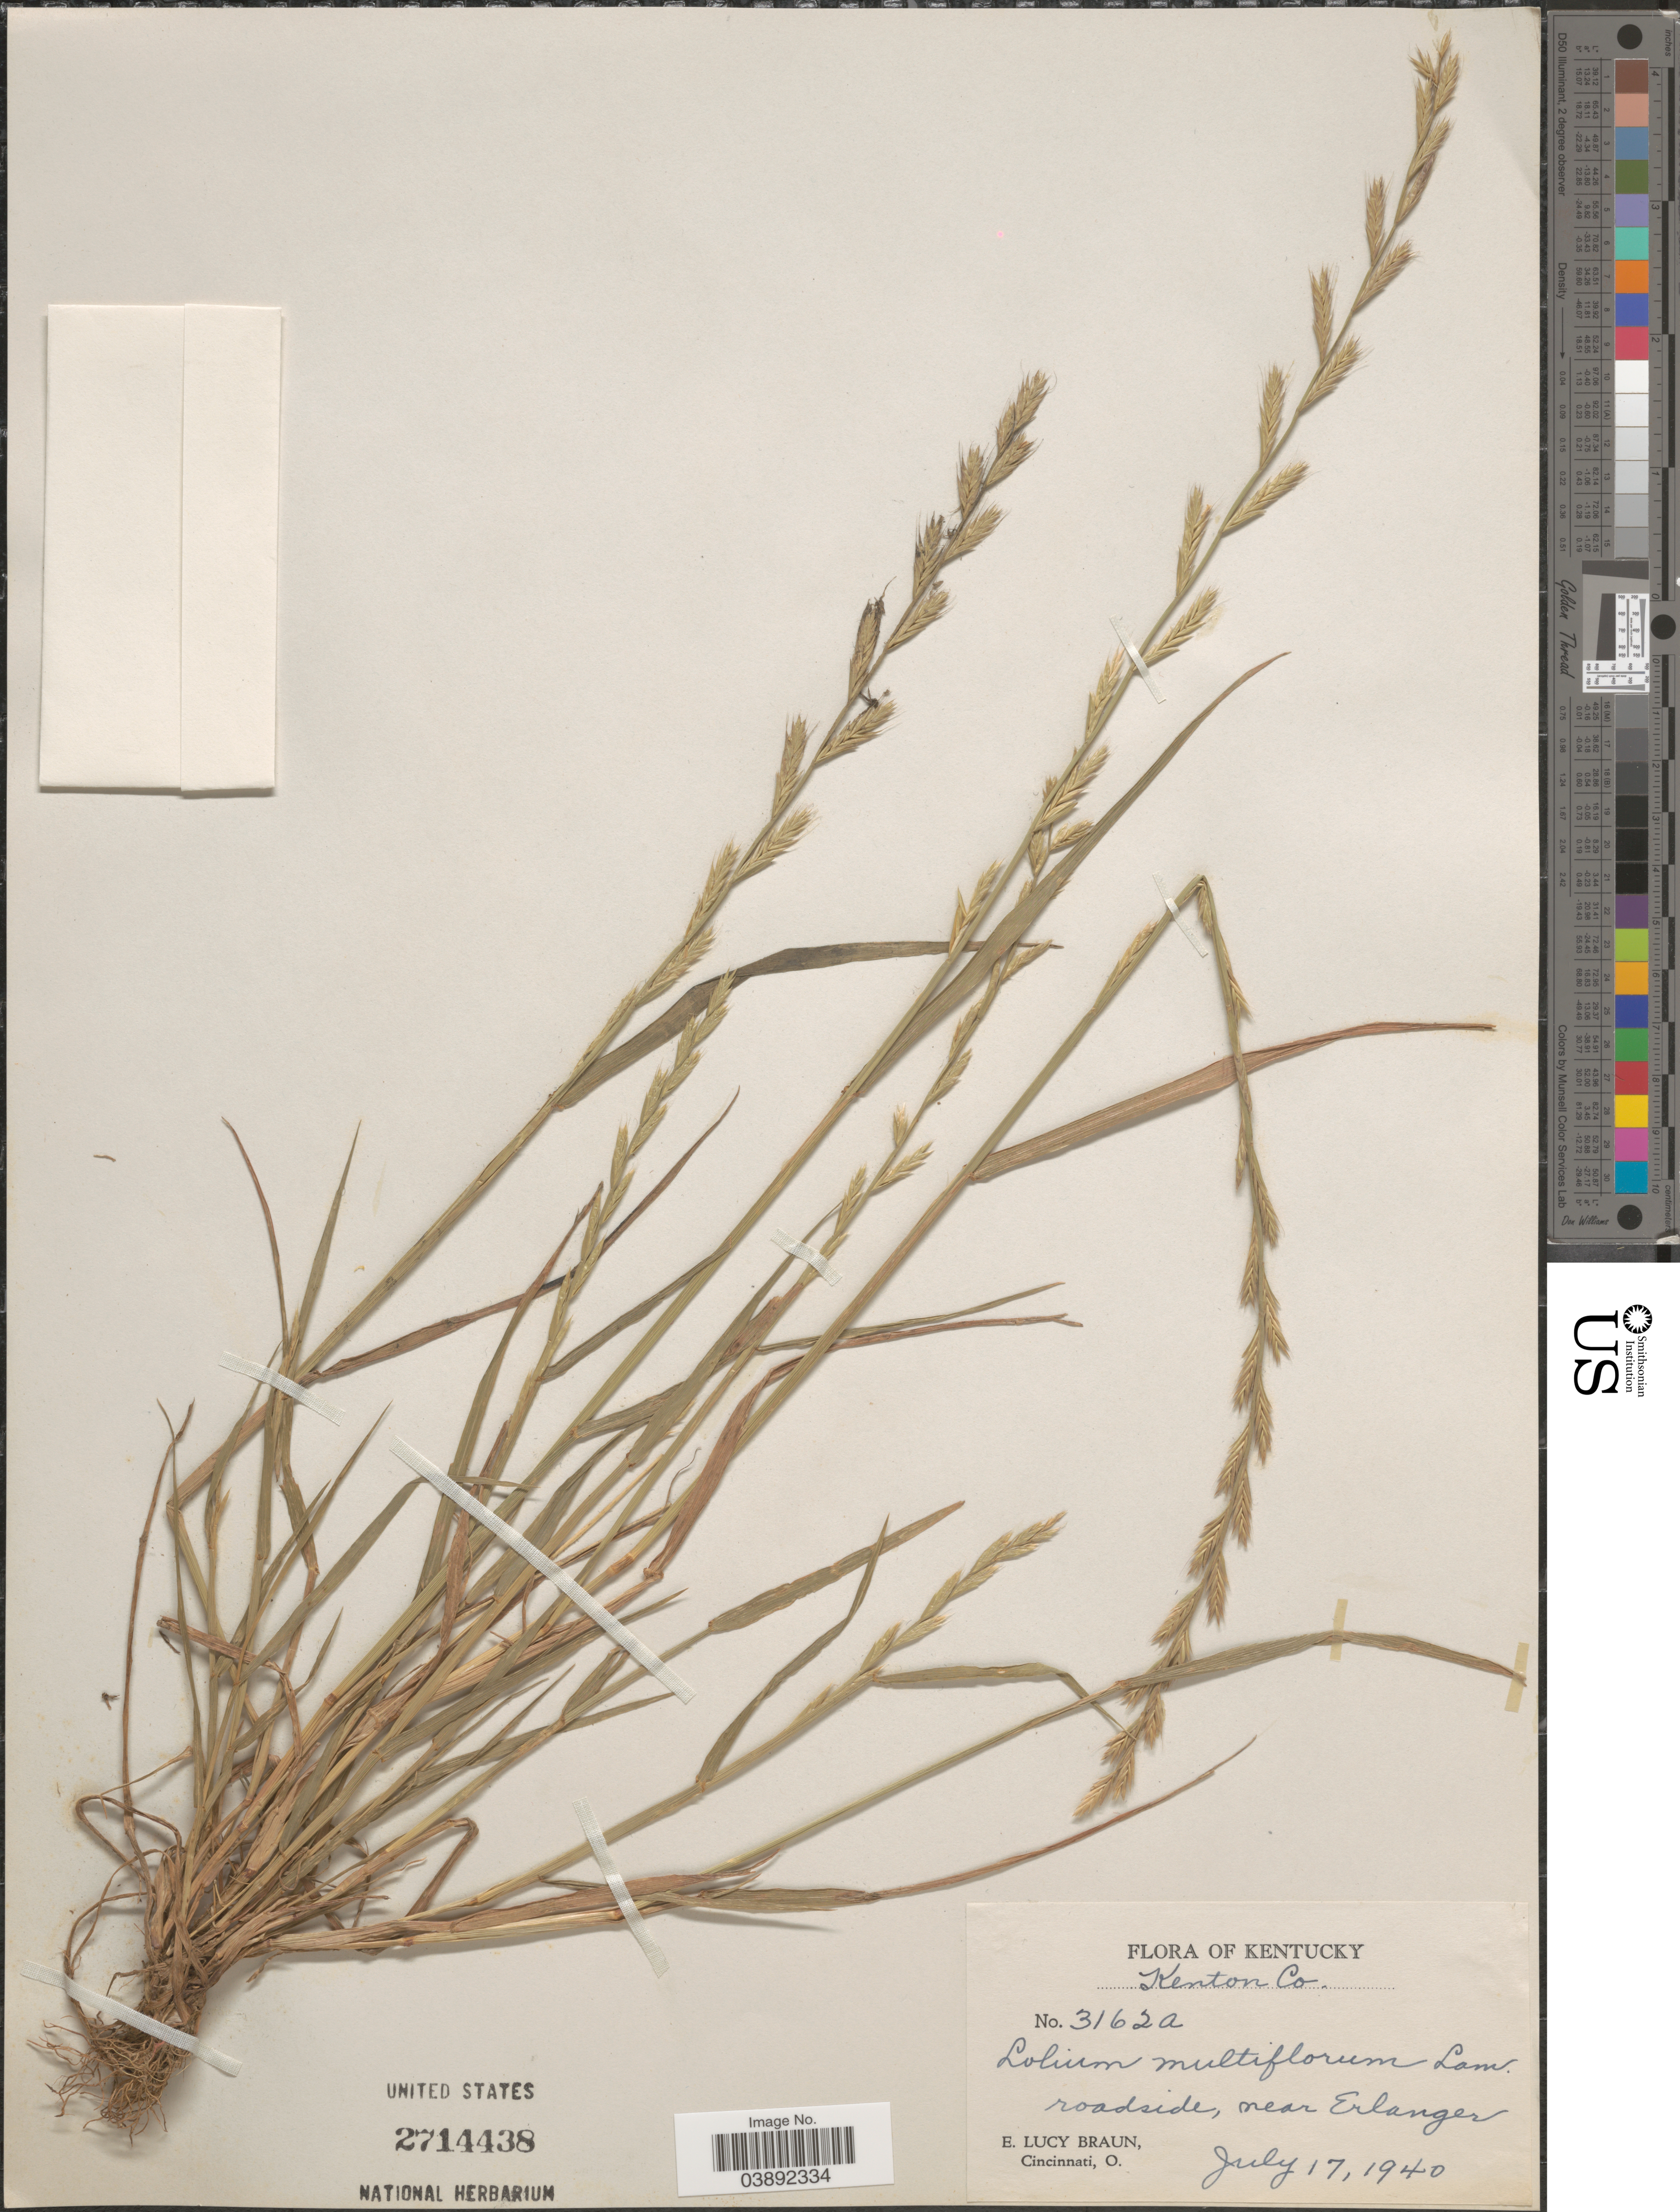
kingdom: Plantae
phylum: Tracheophyta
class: Liliopsida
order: Poales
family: Poaceae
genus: Lolium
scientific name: Lolium multiflorum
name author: Lam.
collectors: E. L. Braun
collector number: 3162a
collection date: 1940-07-17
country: United States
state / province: Kentucky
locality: Kenton Co. Roadside, near Erlanger.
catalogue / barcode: US 2714438